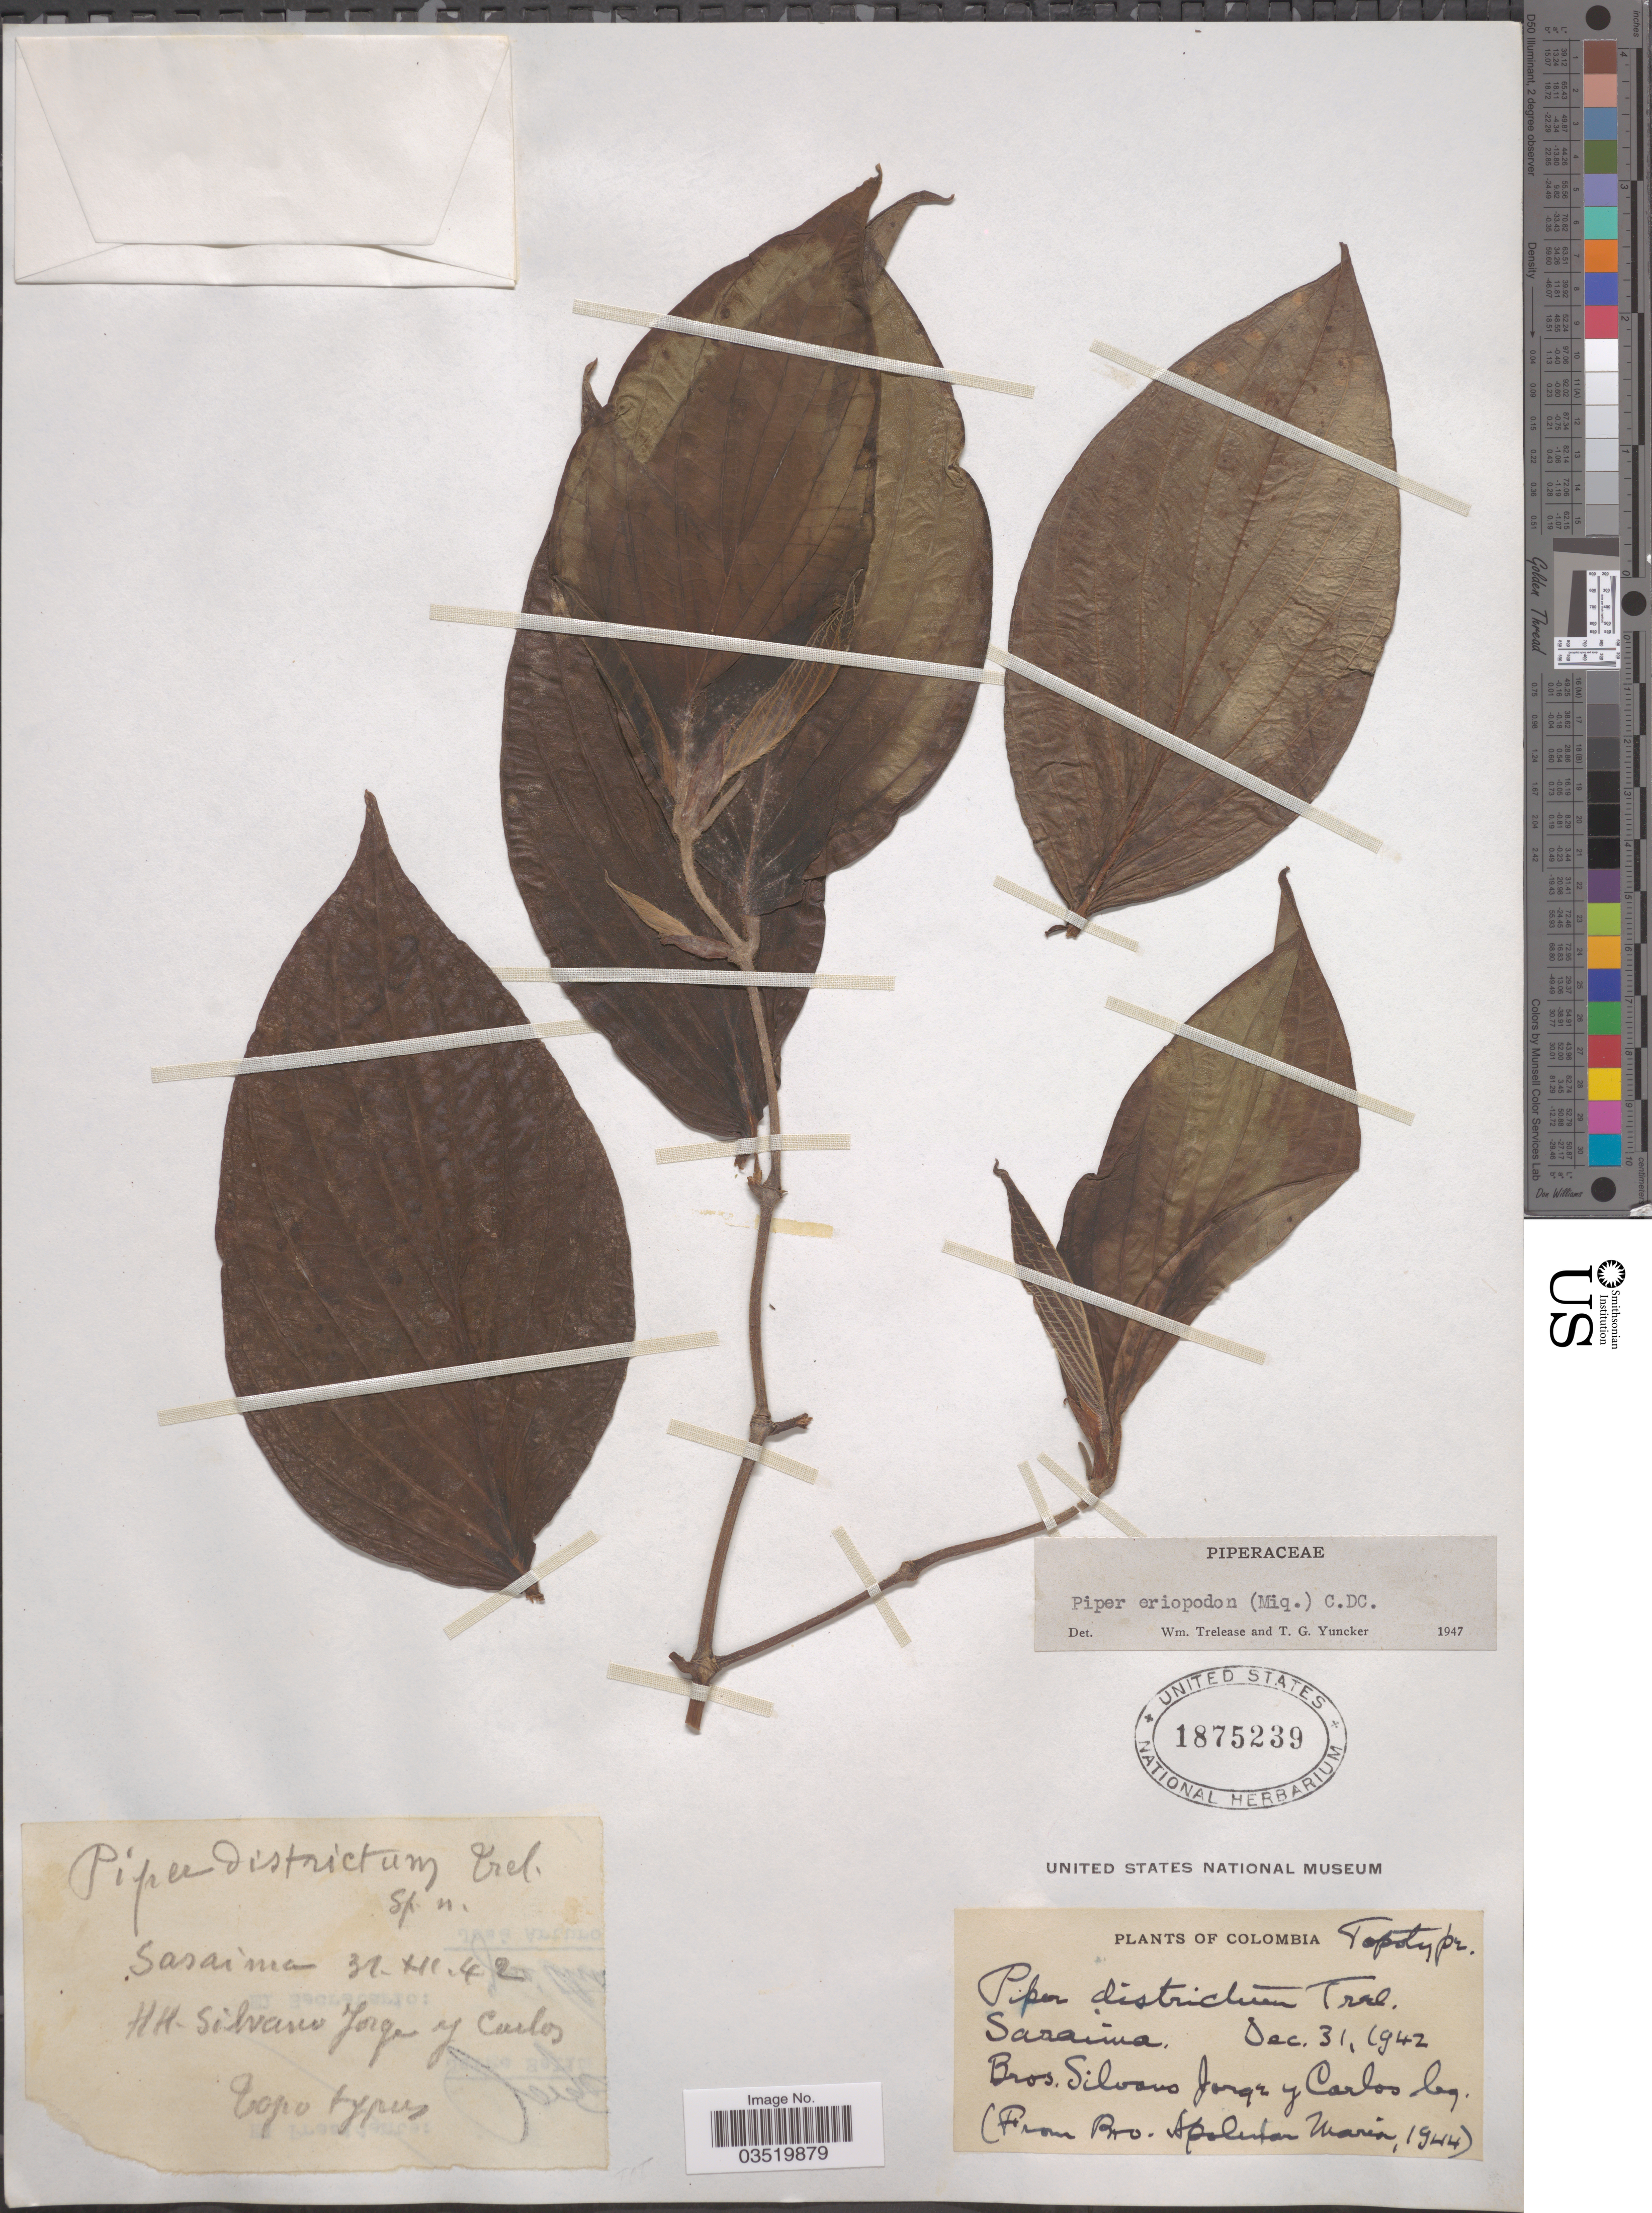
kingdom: Plantae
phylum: Tracheophyta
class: Magnoliopsida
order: Piperales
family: Piperaceae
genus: Piper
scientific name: Piper eriopodon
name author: C. DC.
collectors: H. Silvano J. & -- Carlos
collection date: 1942-12-31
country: Colombia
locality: Sasaima.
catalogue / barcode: US 1875239